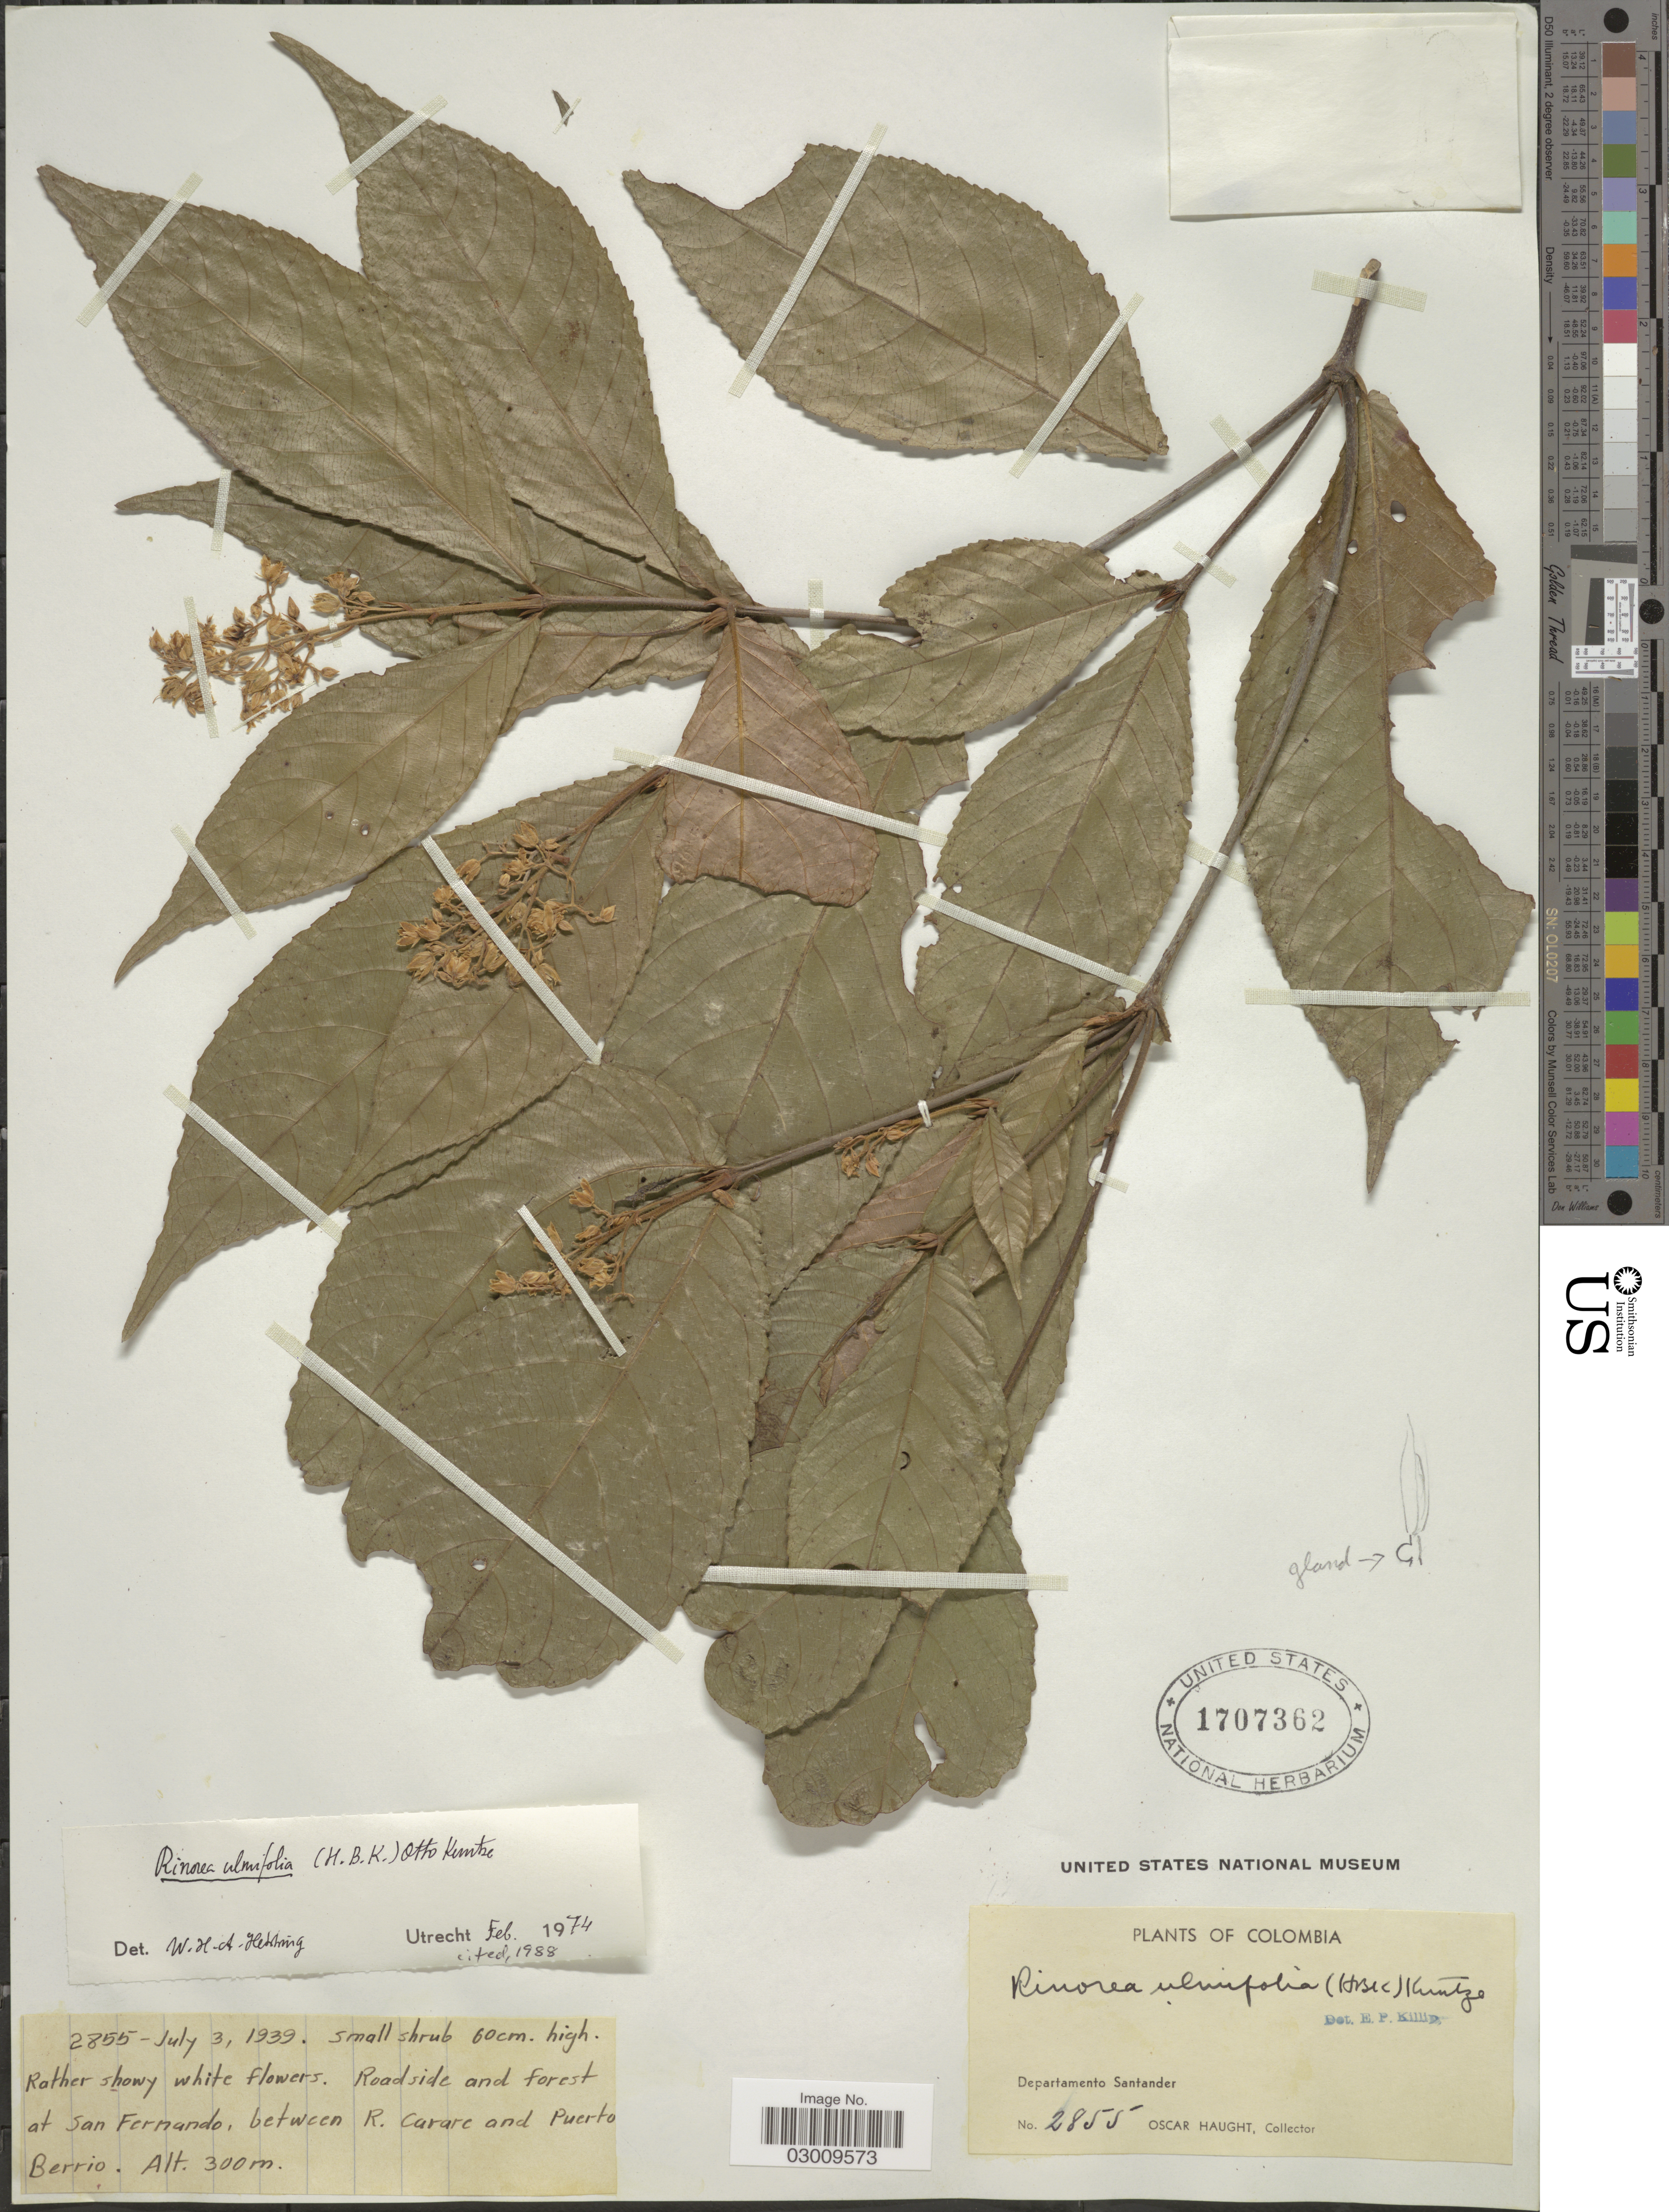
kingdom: Plantae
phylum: Tracheophyta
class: Magnoliopsida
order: Malpighiales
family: Violaceae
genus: Rinorea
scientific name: Rinorea ulmifolia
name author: Kuntze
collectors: O. L. Haught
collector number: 2855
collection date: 1939-07-03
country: Colombia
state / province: Santander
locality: Departamento Santander. Roadside and forest at San Fernando, between R. Carare and Puerto Berrio.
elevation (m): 300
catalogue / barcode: US 1707362